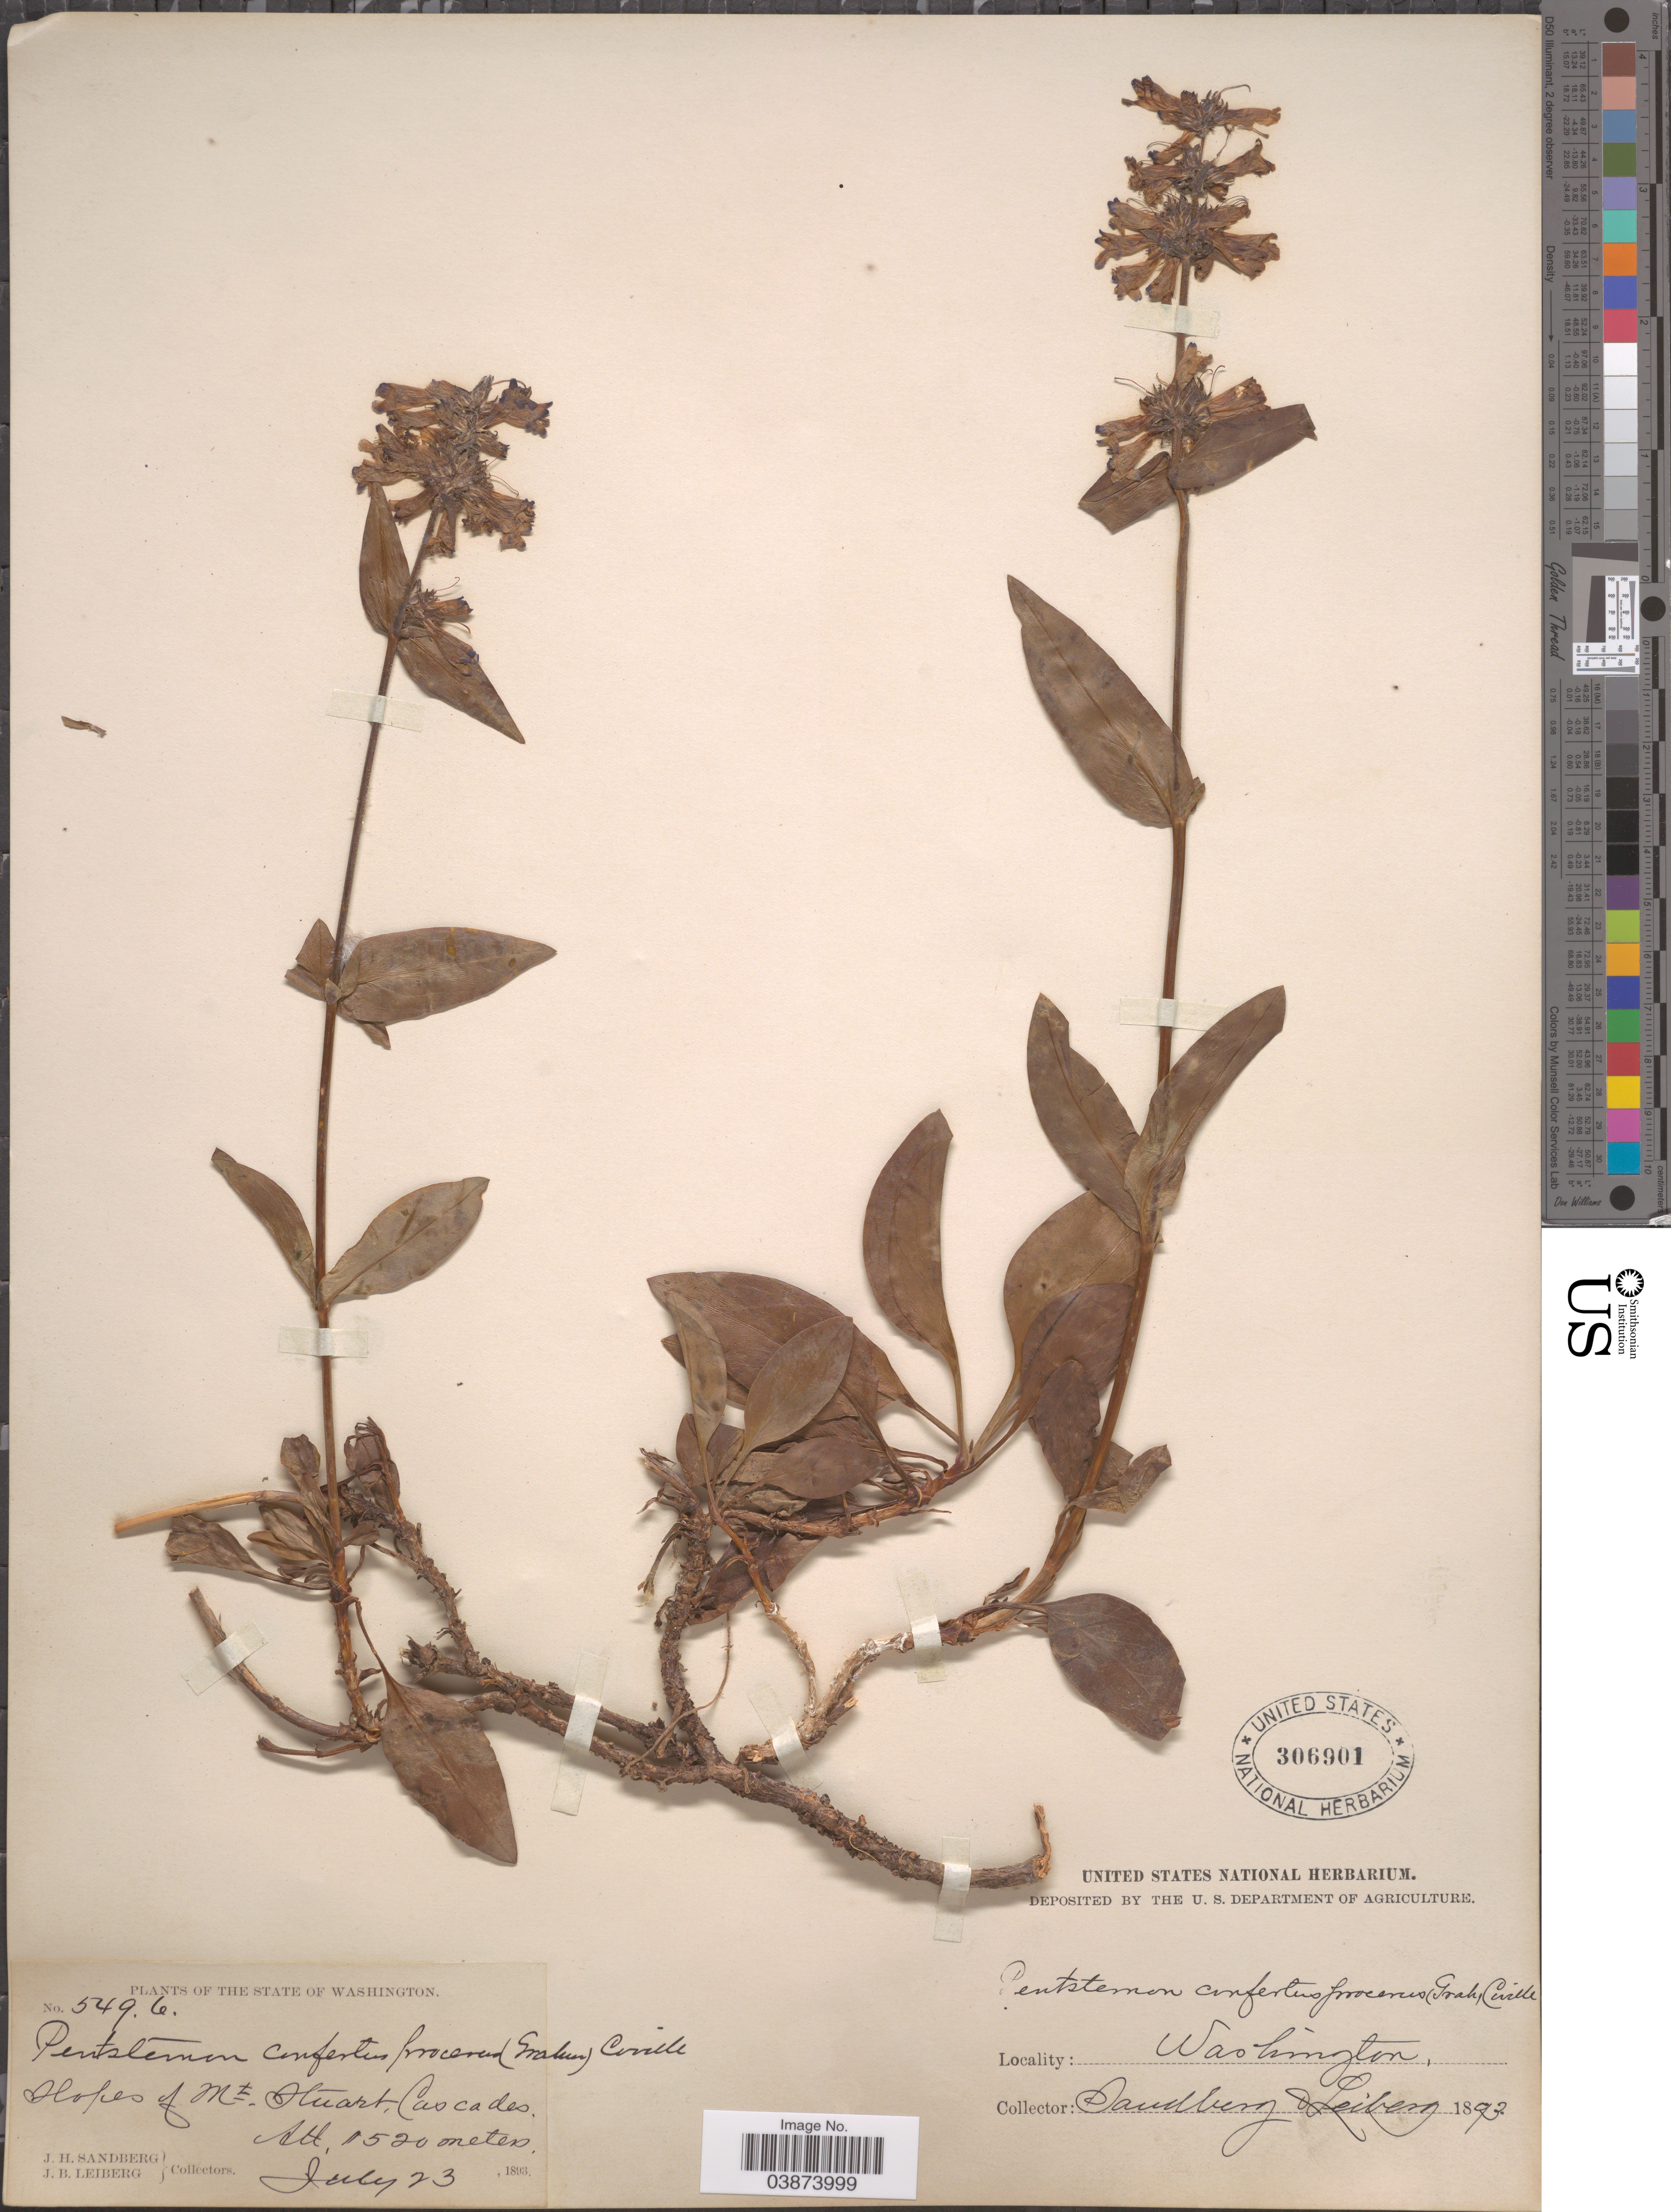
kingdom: Plantae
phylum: Tracheophyta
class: Magnoliopsida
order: Lamiales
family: Plantaginaceae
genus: Penstemon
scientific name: Penstemon confertus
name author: Douglas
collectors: J. H. Sandberg & J. B. Leiberg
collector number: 5496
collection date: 1893-07-23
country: United States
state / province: Washington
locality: Slopes of Mt. Stuart, Cascades.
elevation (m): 1520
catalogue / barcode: US 306901